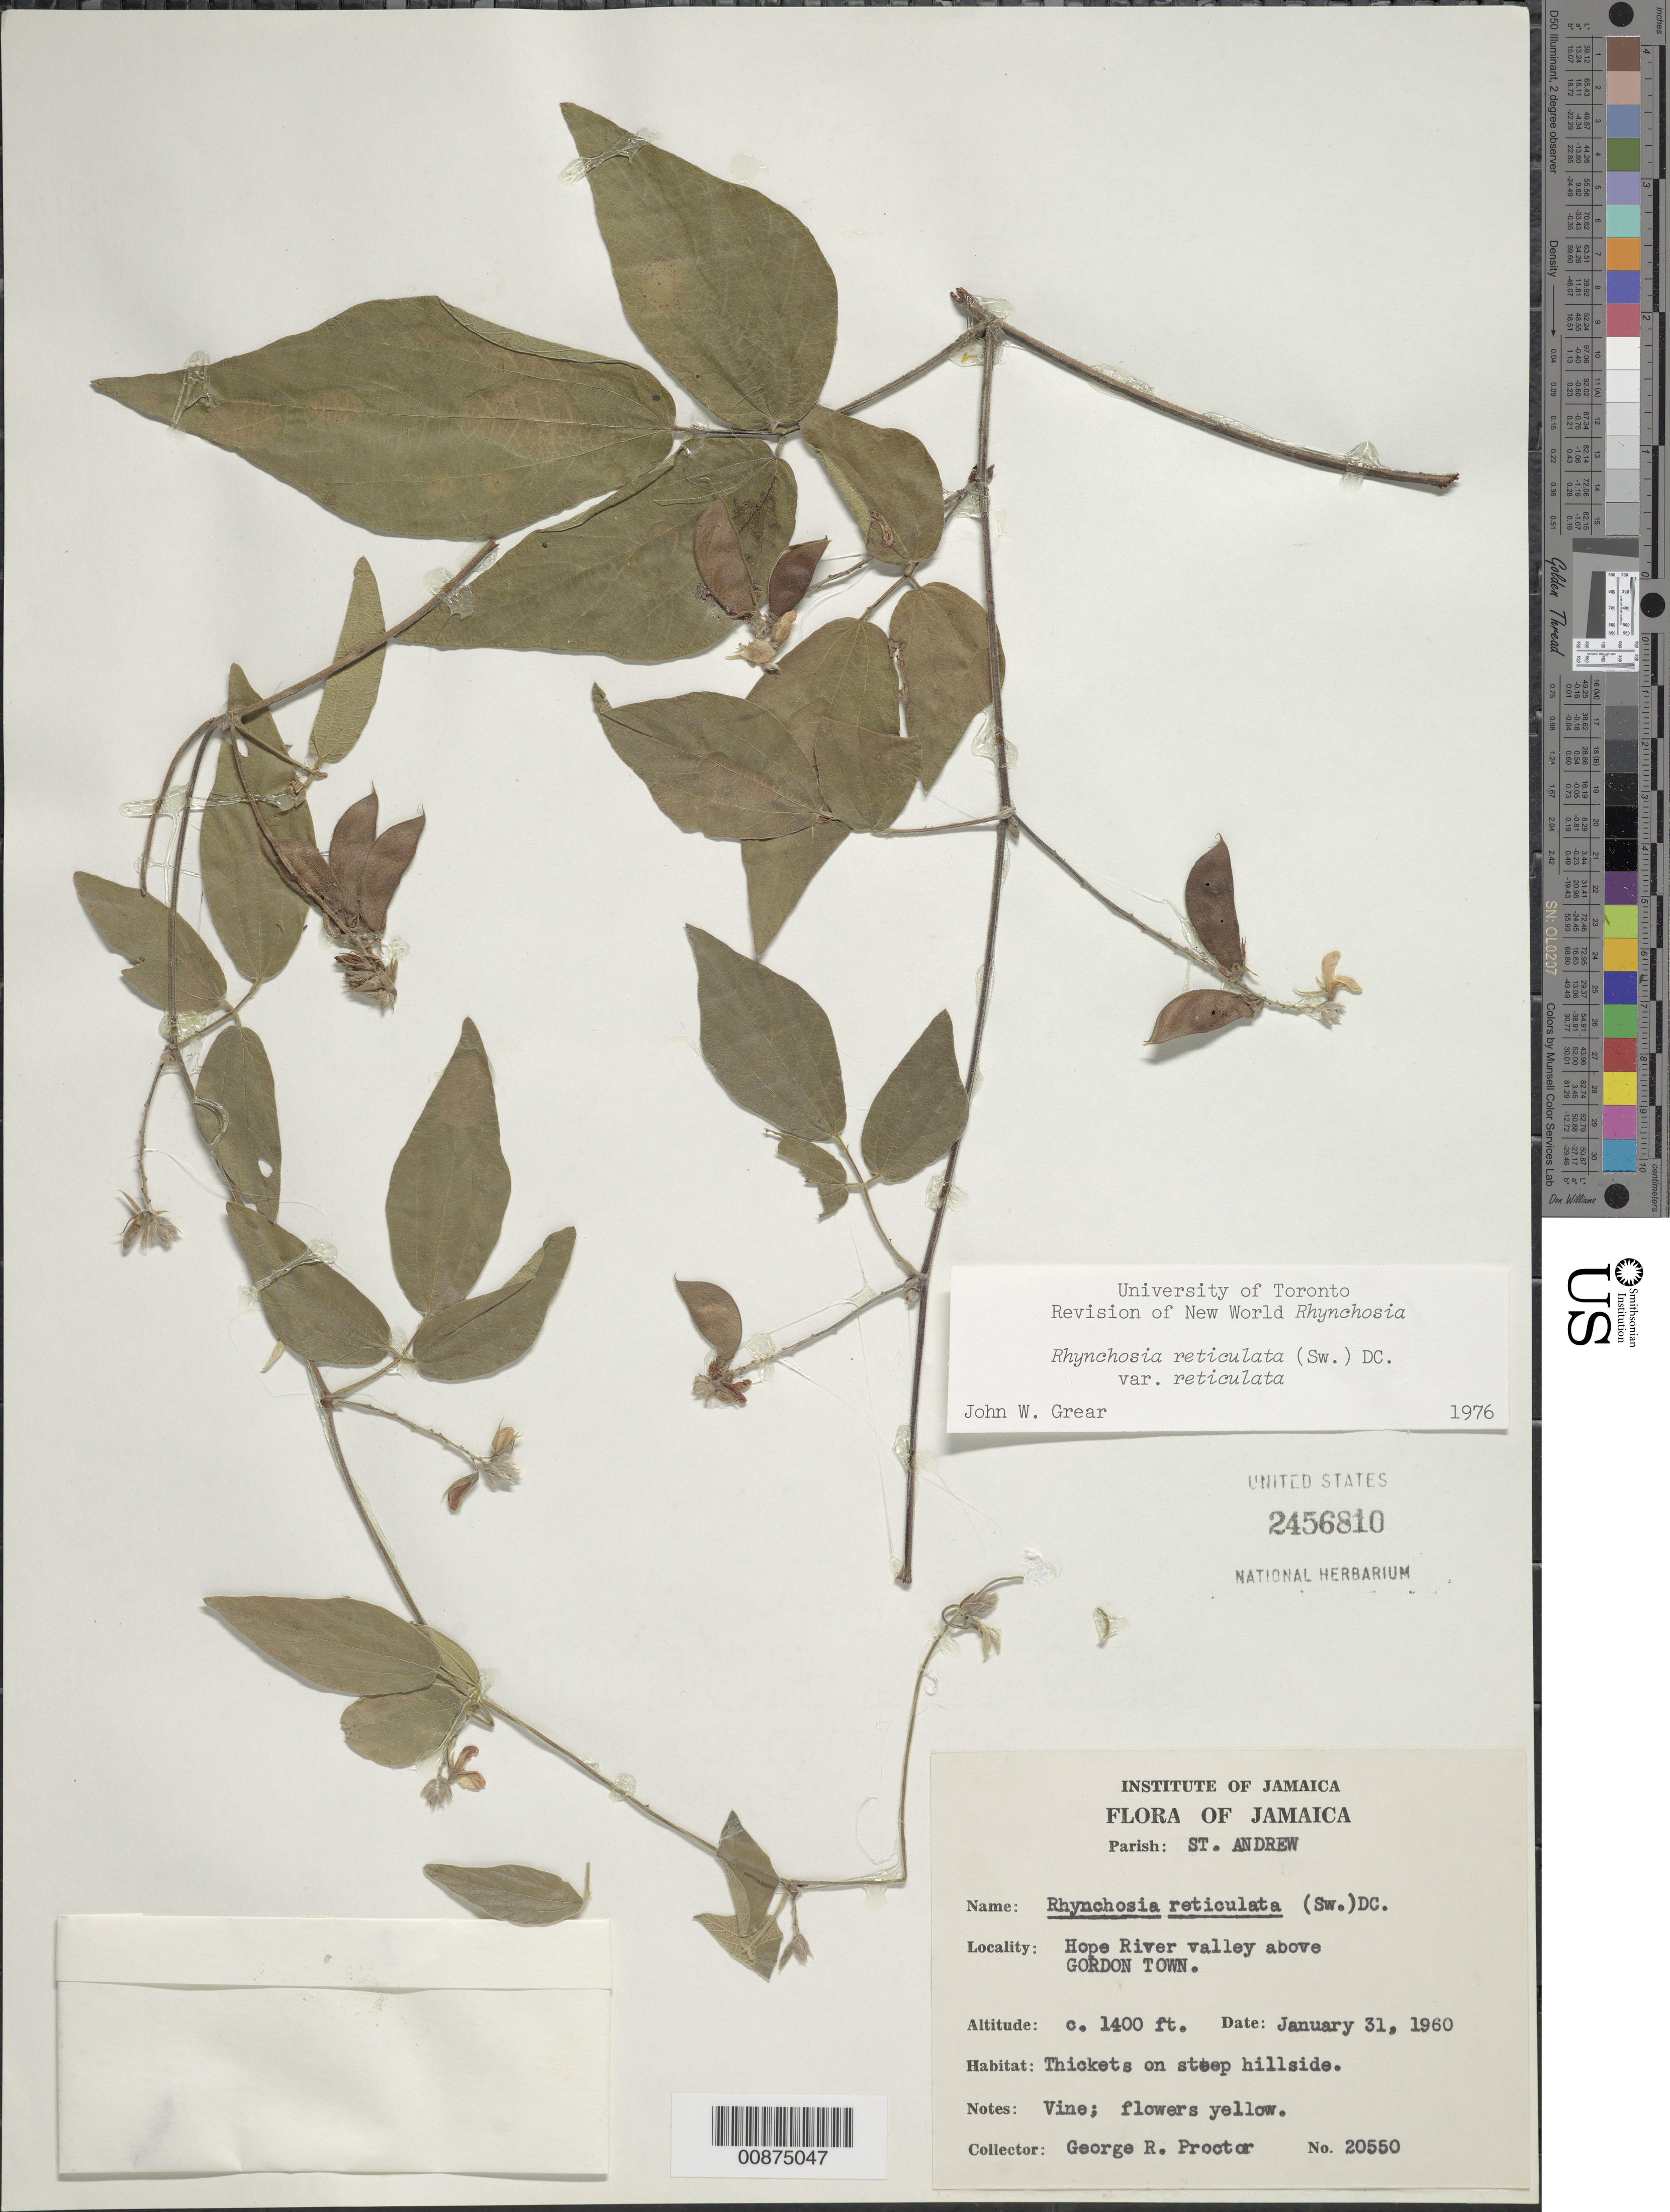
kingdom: Plantae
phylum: Tracheophyta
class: Magnoliopsida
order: Fabales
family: Fabaceae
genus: Rhynchosia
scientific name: Rhynchosia reticulata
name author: (Sw.) DC.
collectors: G. R. Proctor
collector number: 20550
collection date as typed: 31 Jan 1960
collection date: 1960-01-31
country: Jamaica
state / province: Saint Andrew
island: Jamaica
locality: Hope River valley above Gordon Town.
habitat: Thickets on steep hillside.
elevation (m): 427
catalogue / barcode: US 2456810